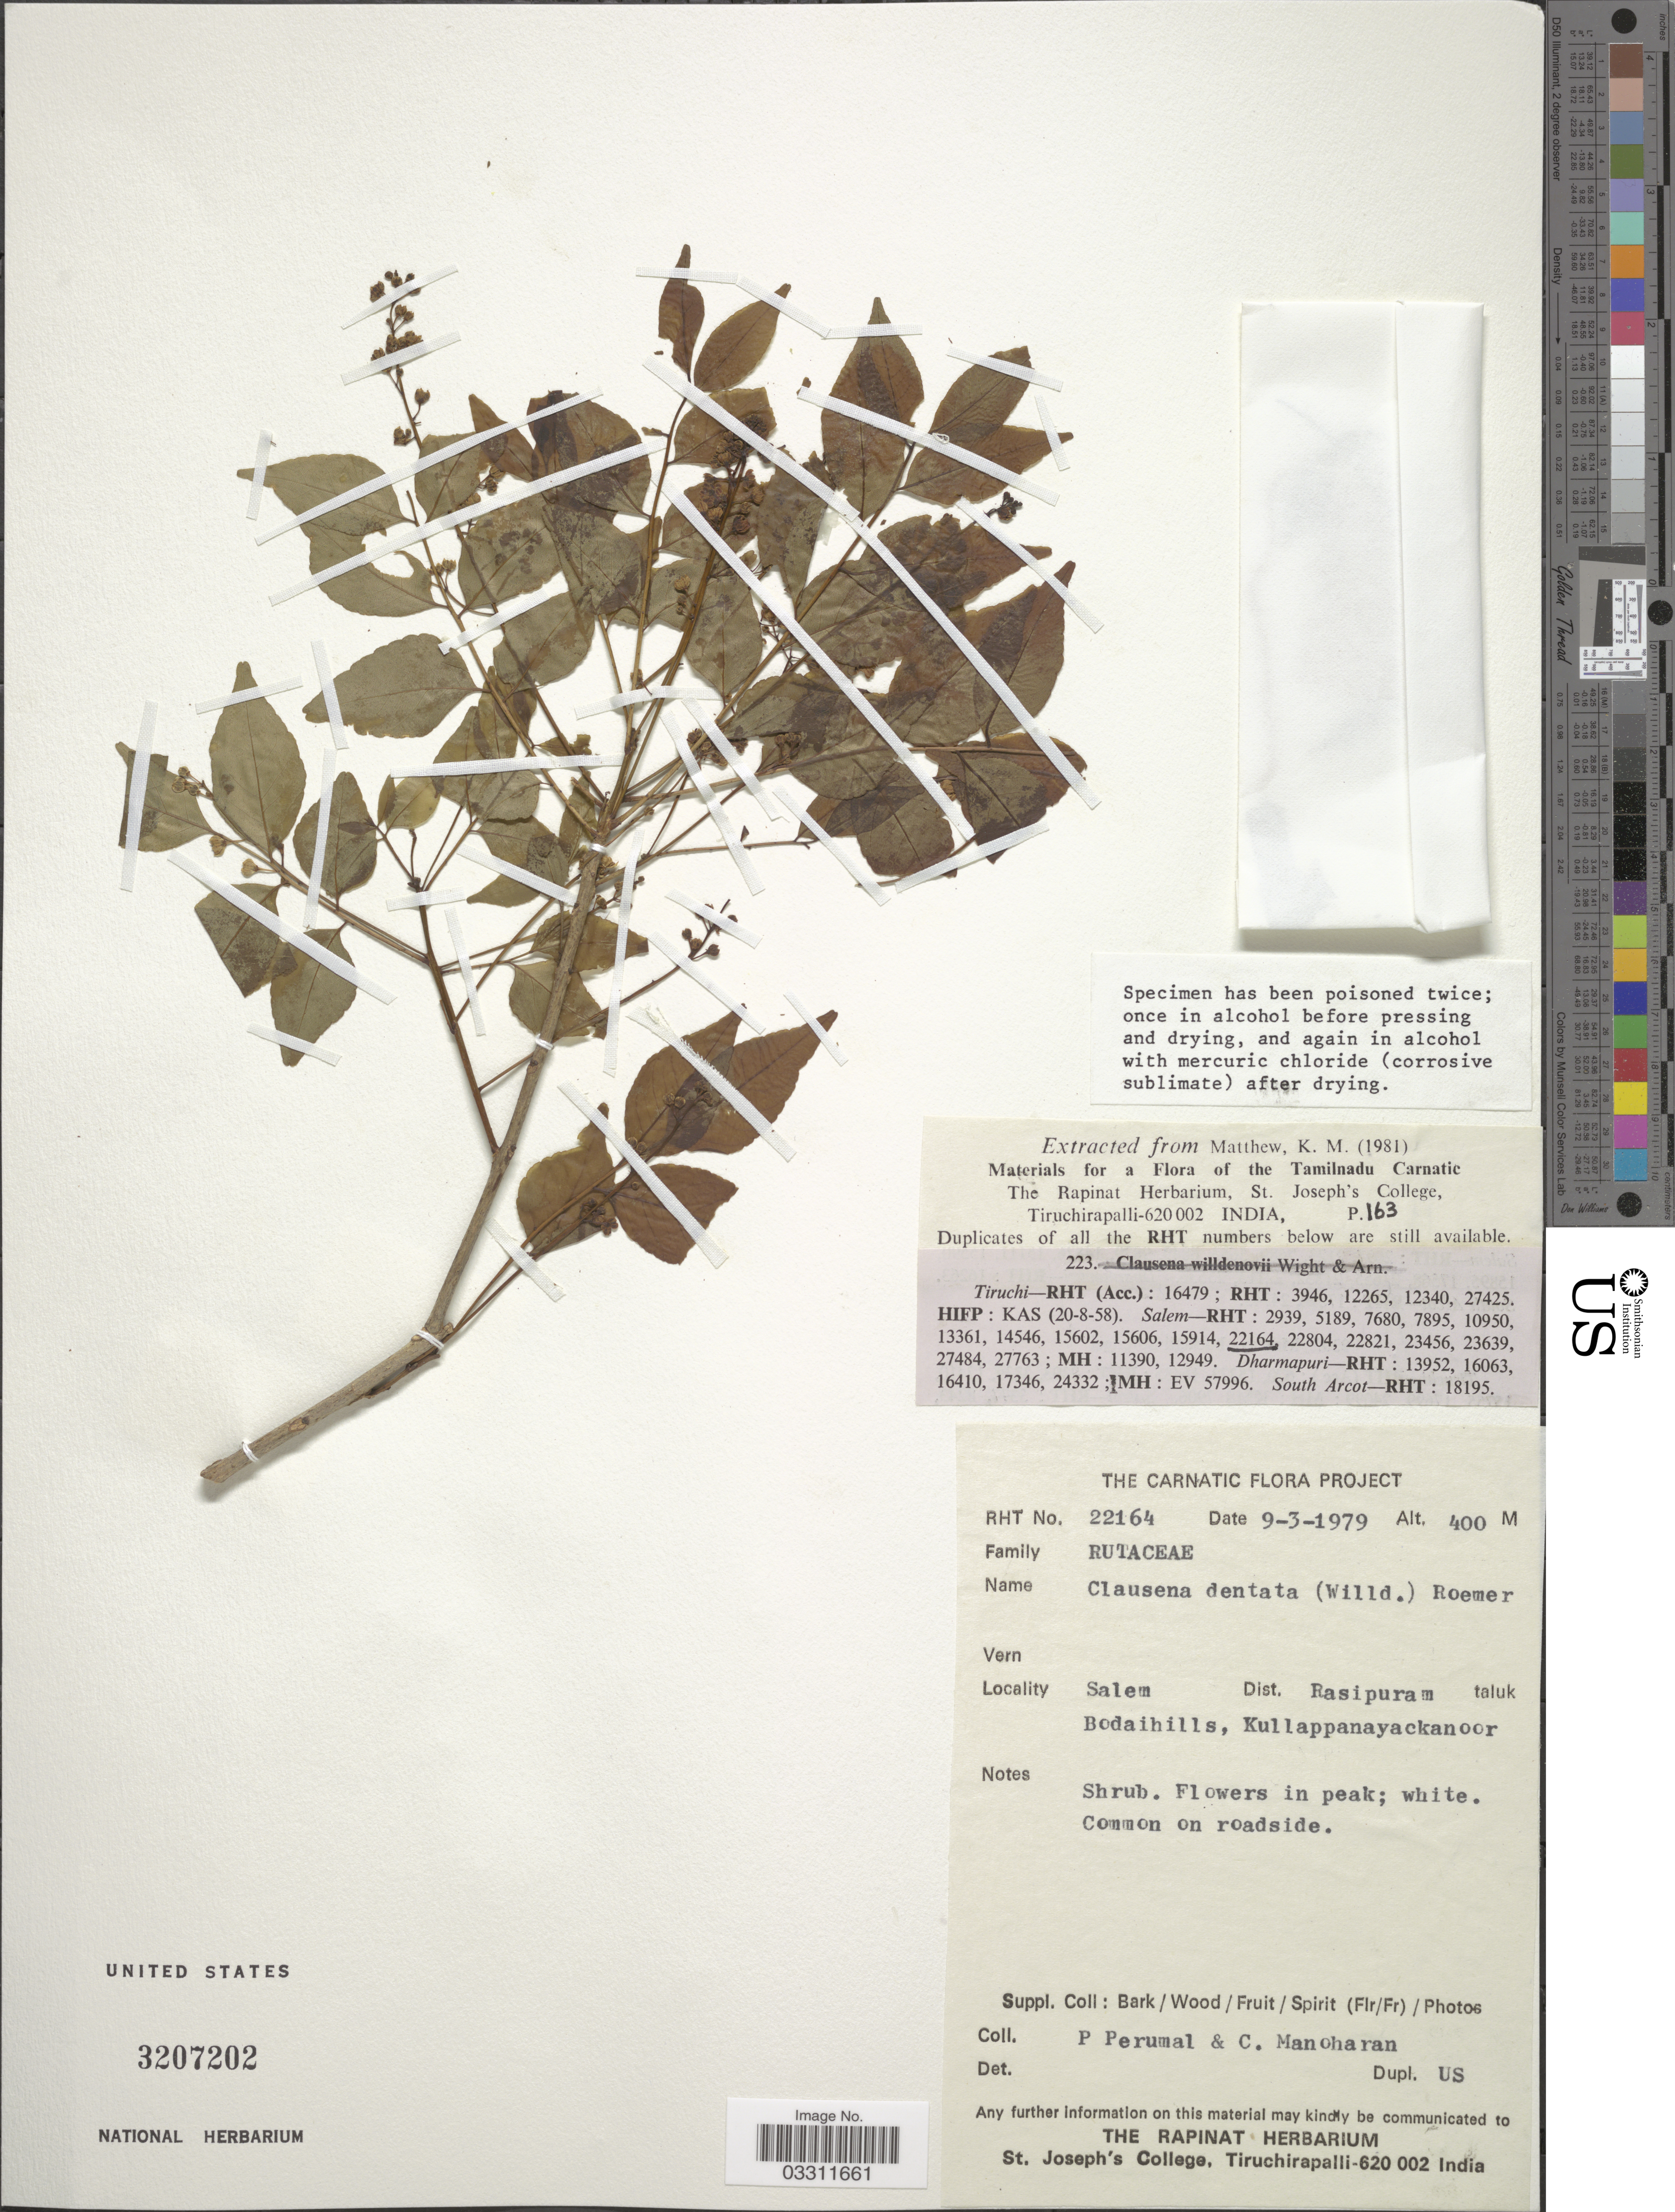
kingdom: Plantae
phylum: Tracheophyta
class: Magnoliopsida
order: Sapindales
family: Rutaceae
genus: Clausena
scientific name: Clausena anisata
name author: (Willd.) Benth.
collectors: P. Perumal & C. Manoharan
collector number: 22164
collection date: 1979-03-09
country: India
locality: Salem Dist. Rasipuram taluk Bodaihills, Kullappanayackanoor.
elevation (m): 400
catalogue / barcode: US 3207202